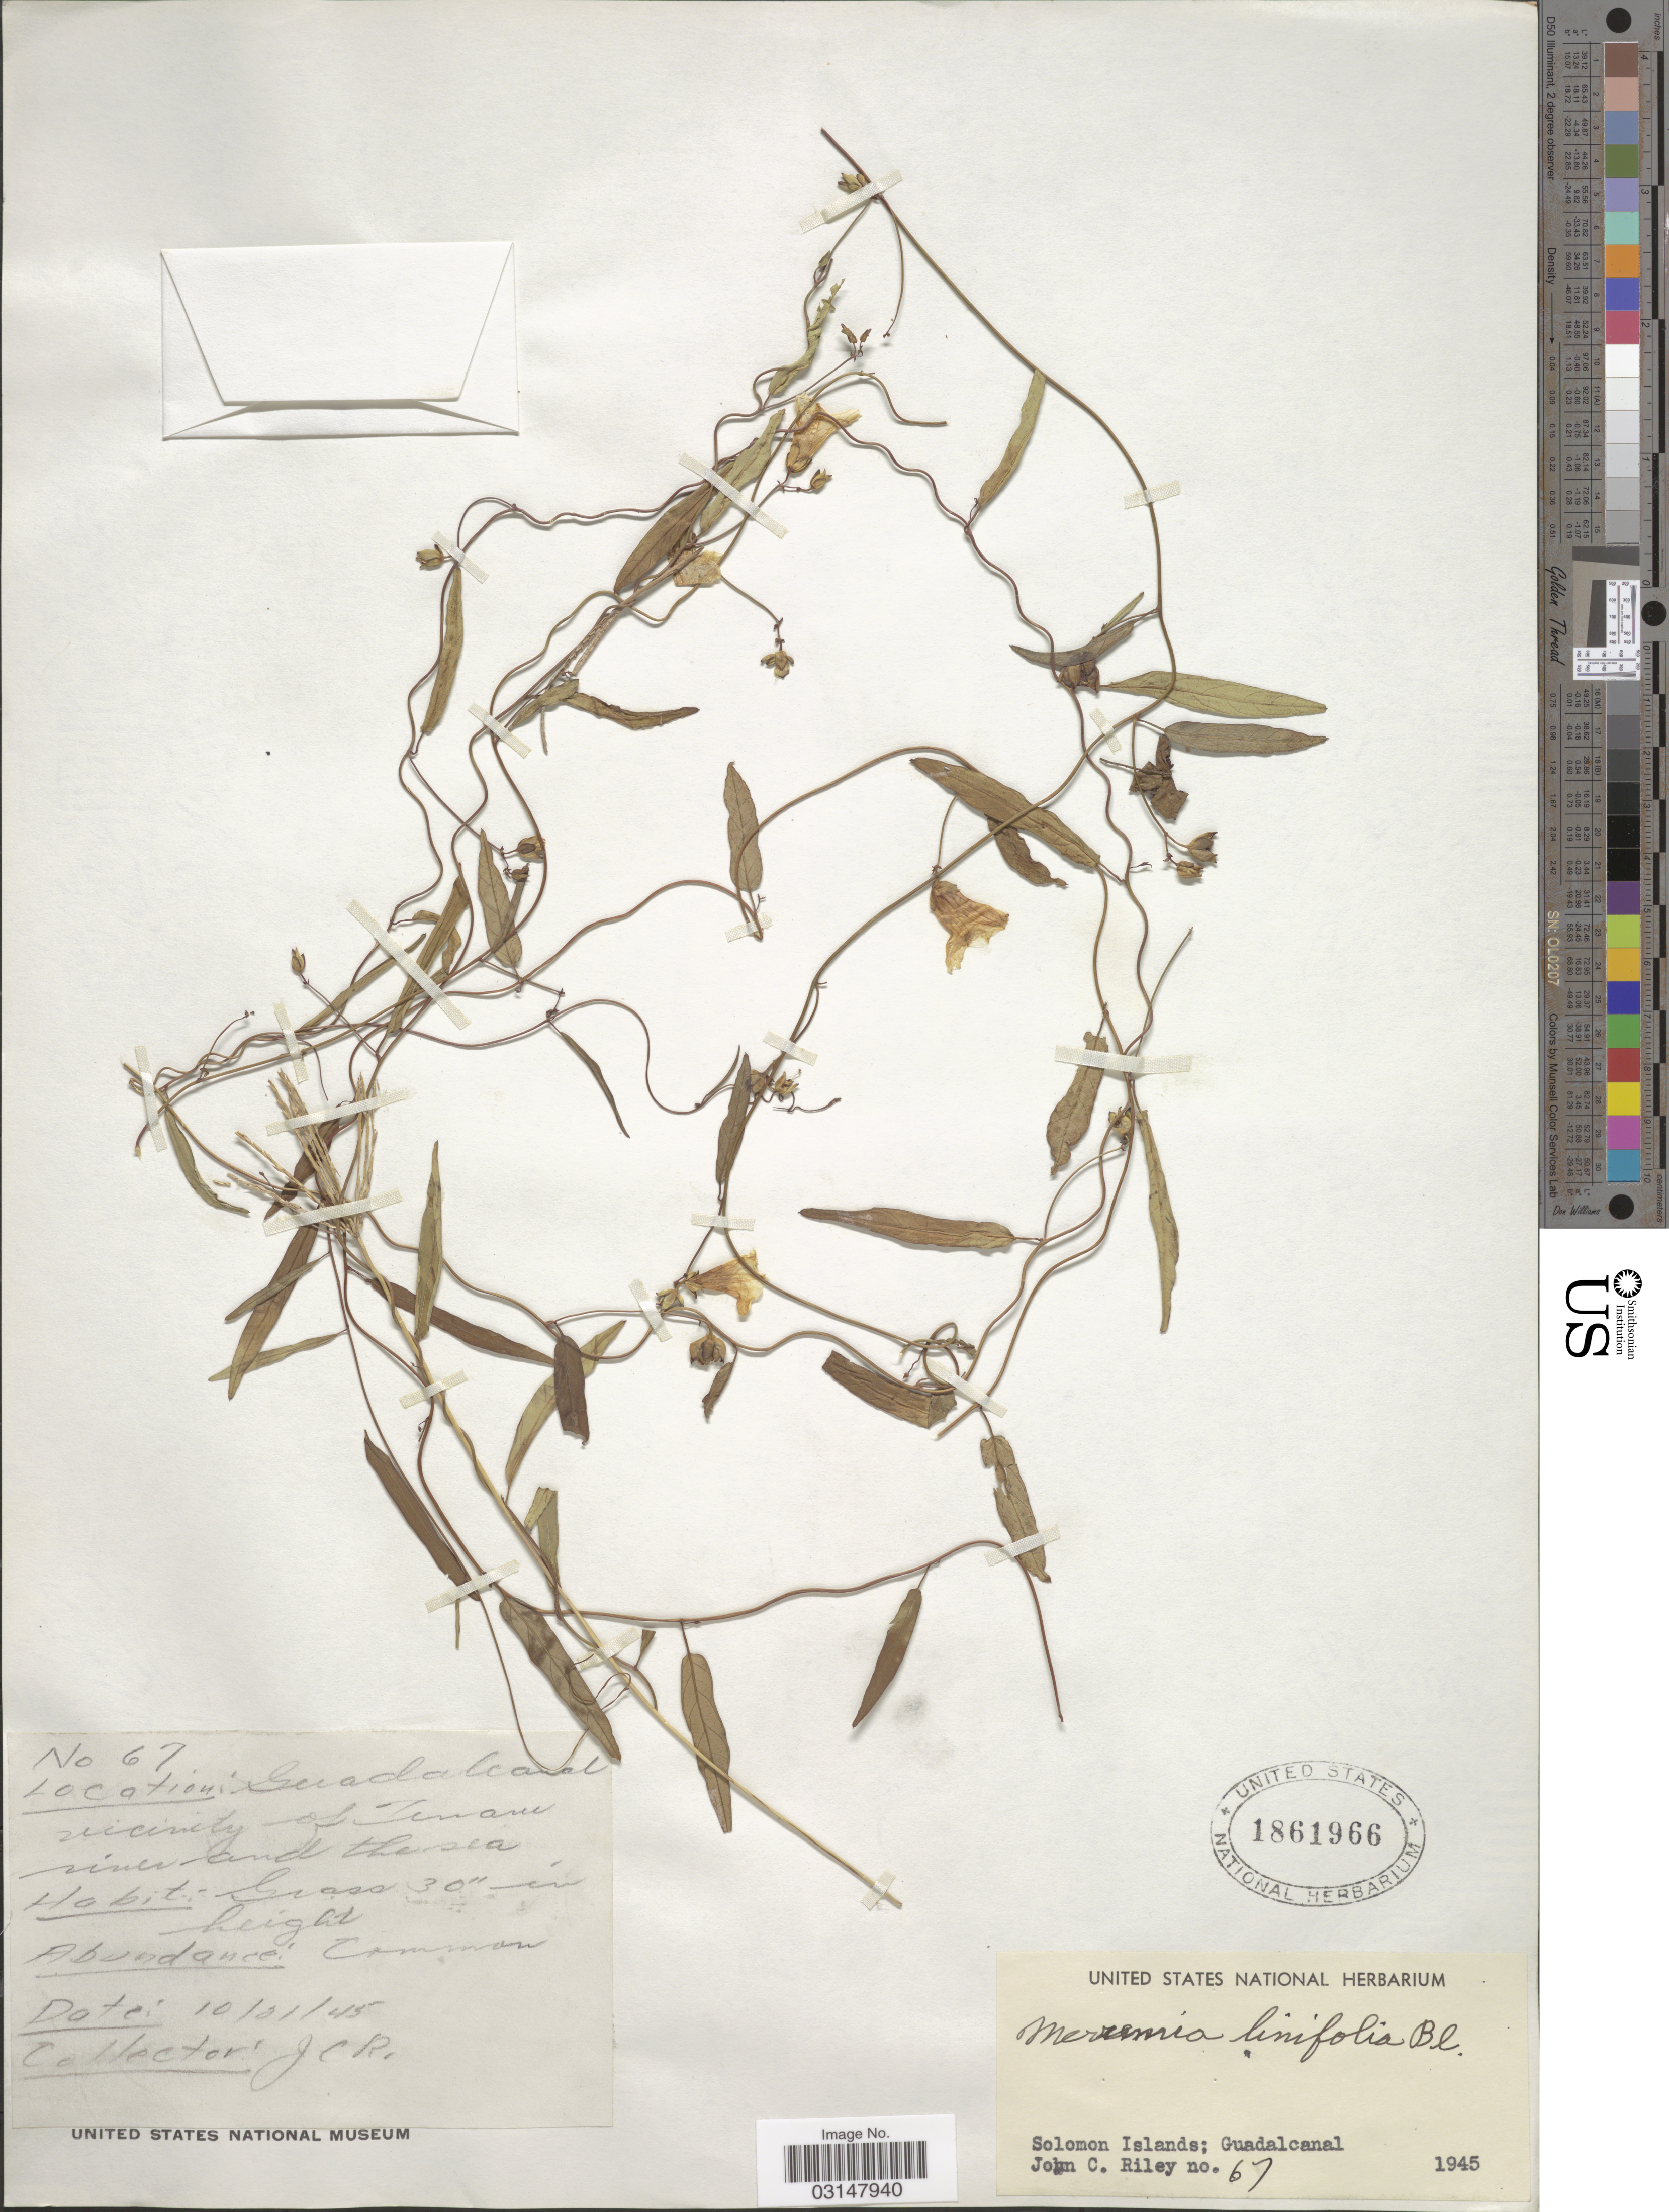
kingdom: Plantae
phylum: Tracheophyta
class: Magnoliopsida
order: Solanales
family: Convolvulaceae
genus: Merremia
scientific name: Merremia hirta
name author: (L.) Merr.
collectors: J. Riley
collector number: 67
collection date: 1945-01-10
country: Solomon Islands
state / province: Solomon Islands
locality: Guadalcanal. Vicinity of Tenaru.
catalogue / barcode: US 1861966